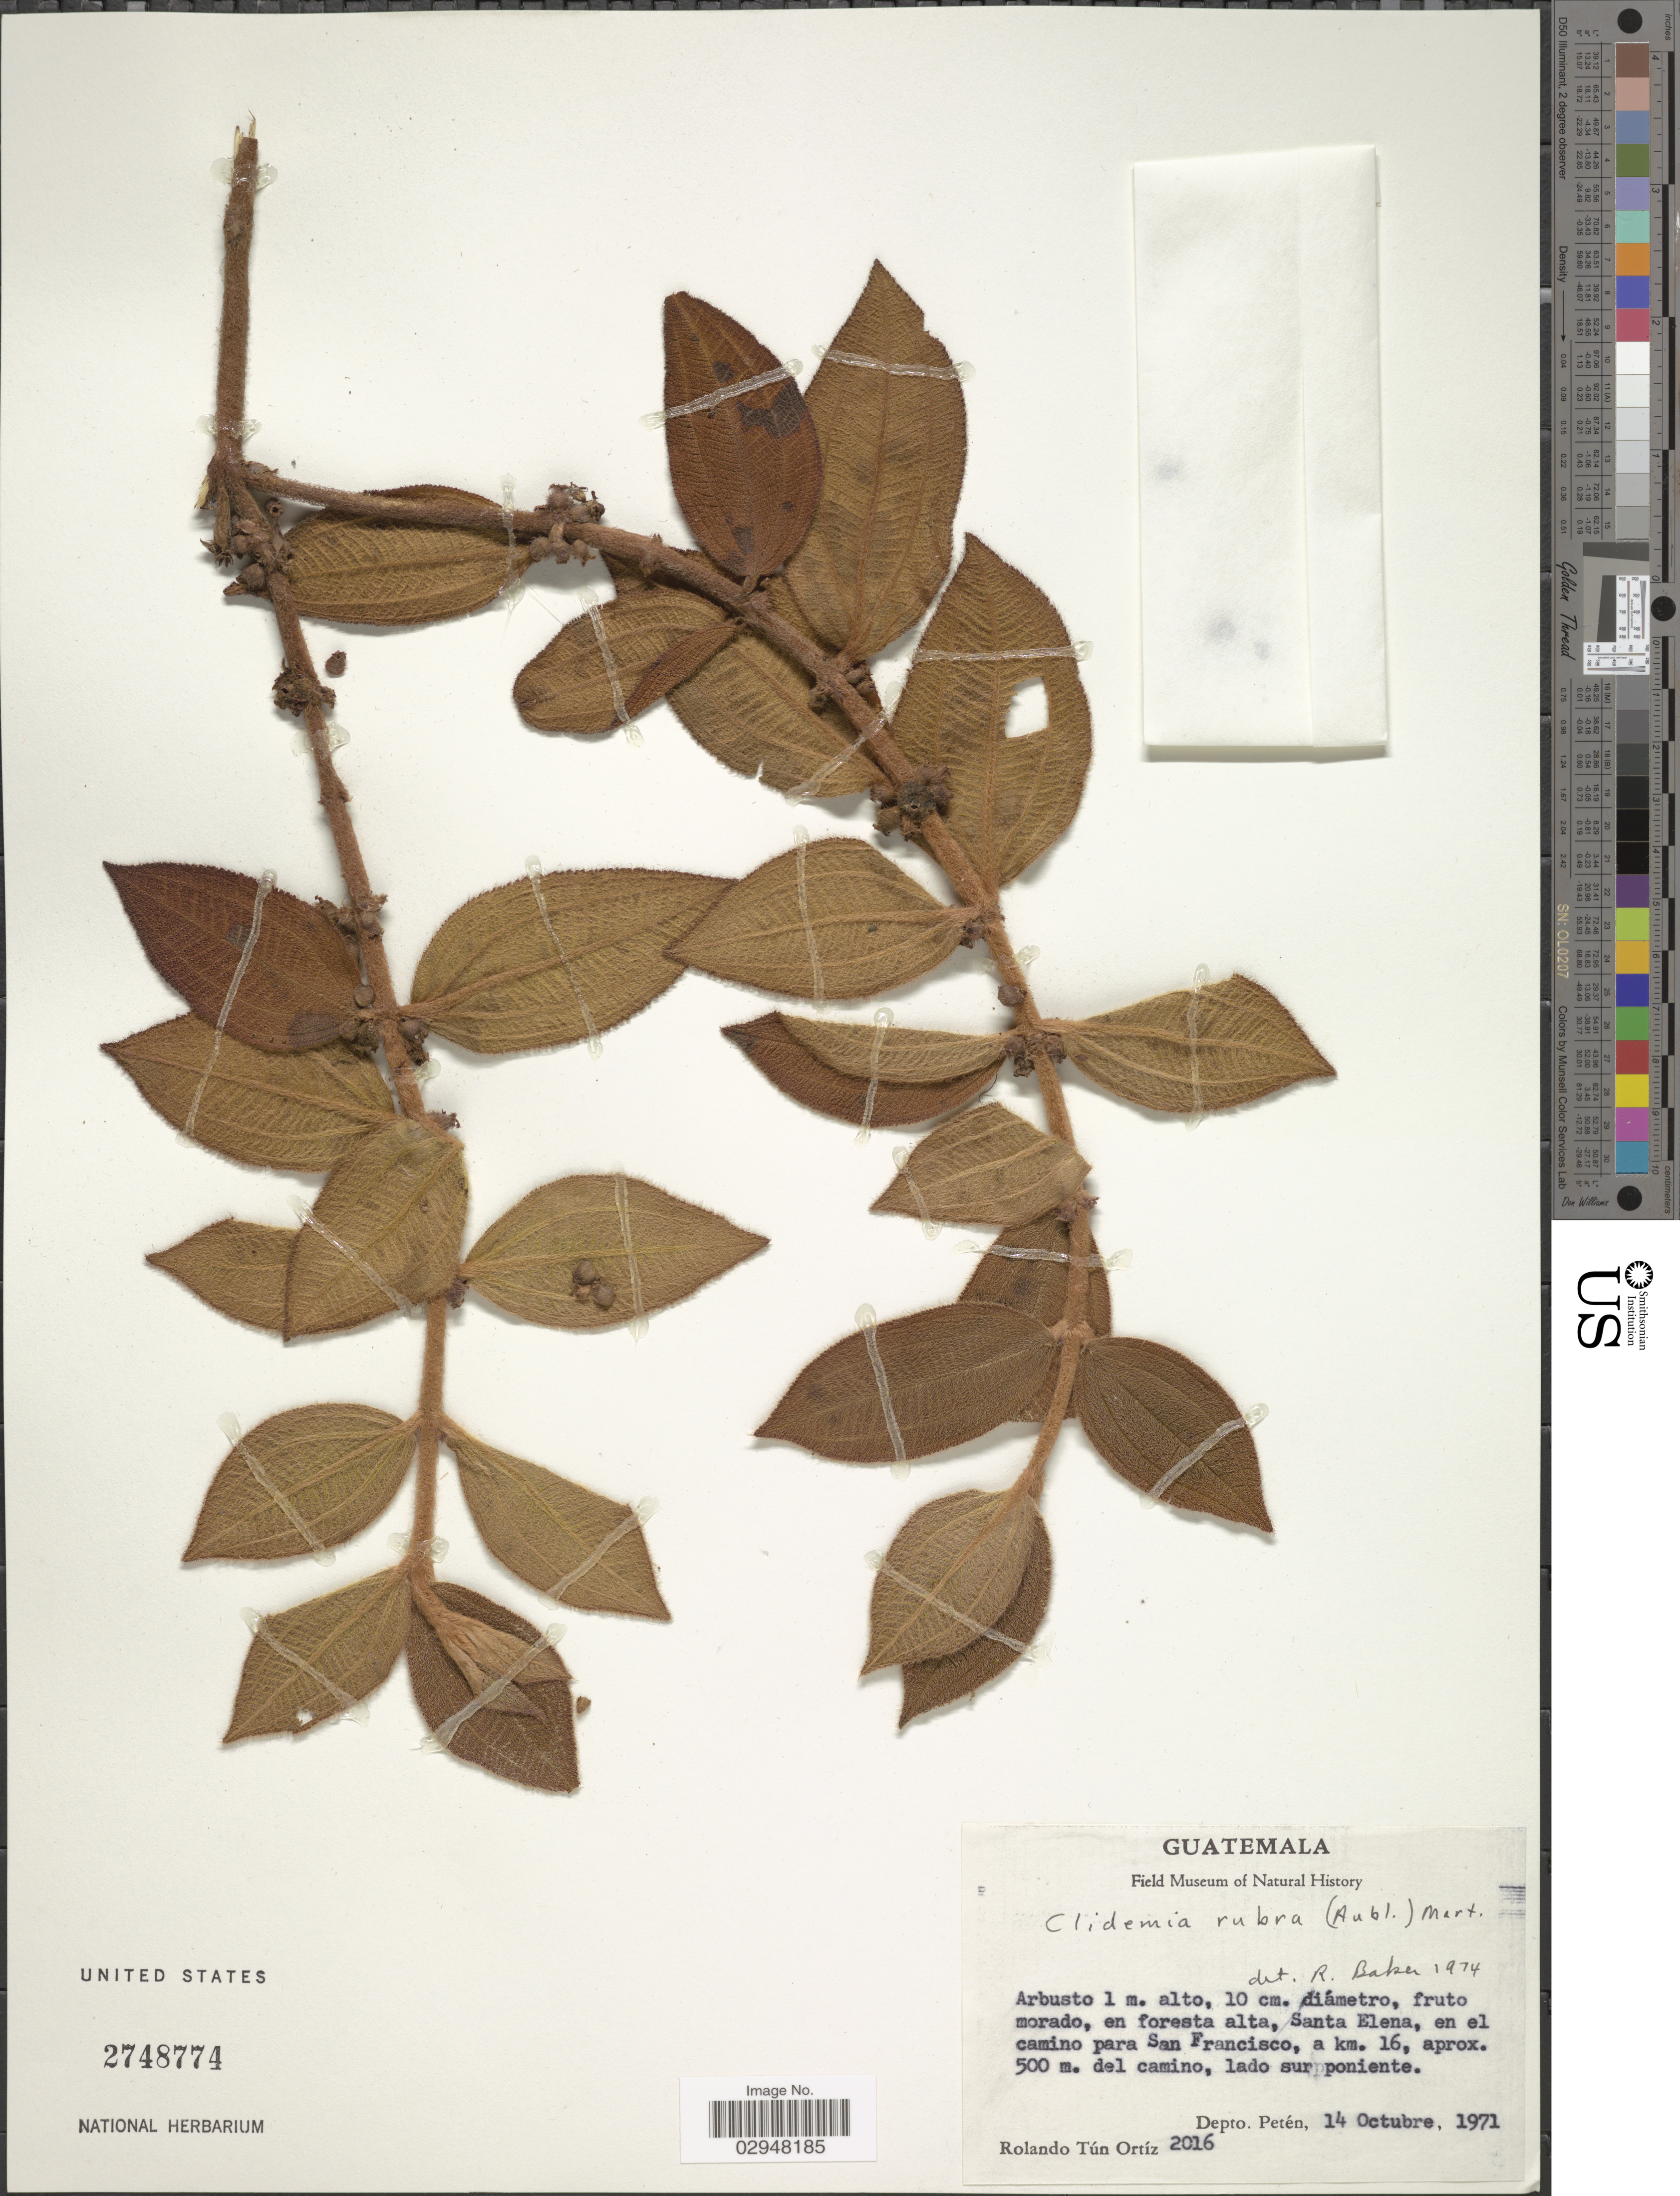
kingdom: Plantae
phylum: Tracheophyta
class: Magnoliopsida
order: Myrtales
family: Melastomataceae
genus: Clidemia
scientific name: Clidemia rubra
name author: (Aubl.) Mart.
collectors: R. Ortiz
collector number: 2016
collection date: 1971-10-14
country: Guatemala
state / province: El Petén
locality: Santa Elena, en el camino para San Francisco, a km. 16, aprox. 500m. del camino, lado sur poniente. Depto. Petén.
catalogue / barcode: US 2748774